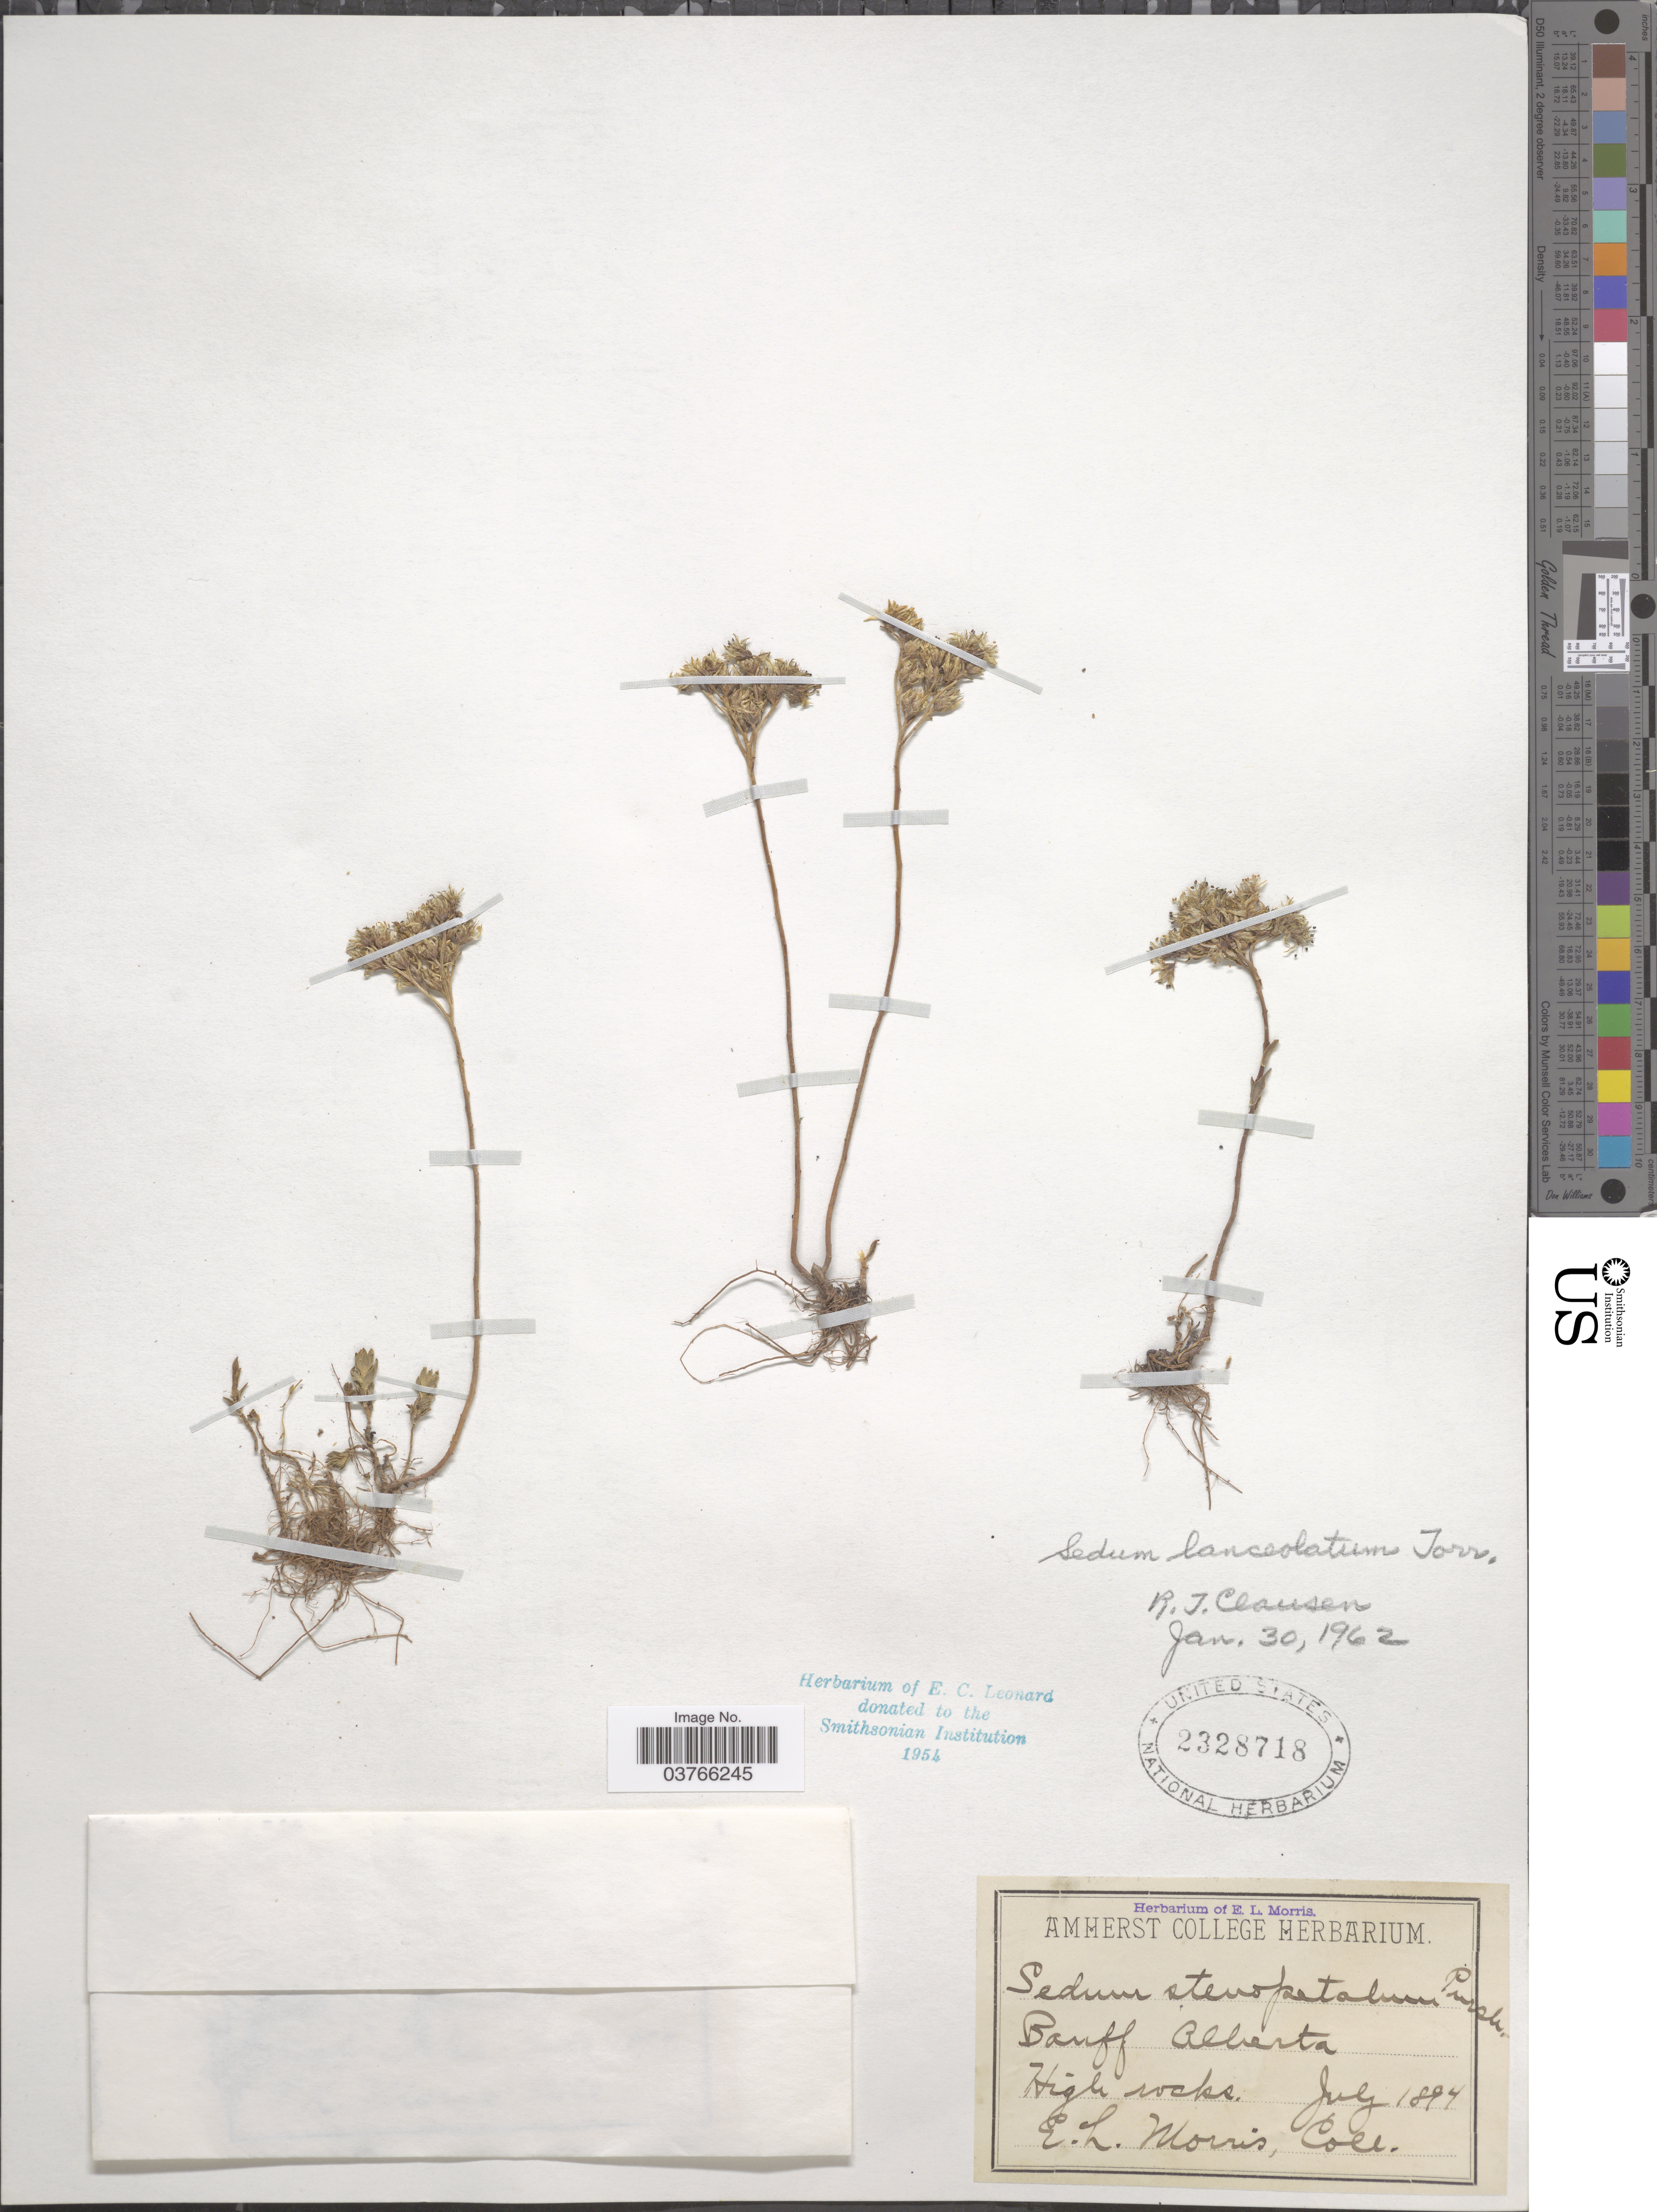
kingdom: Plantae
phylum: Tracheophyta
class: Magnoliopsida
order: Saxifragales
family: Crassulaceae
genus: Sedum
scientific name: Sedum lanceolatum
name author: Torr.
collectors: E. Morris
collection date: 1894-07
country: Canada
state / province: Alberta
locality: Banff.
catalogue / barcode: US 2328718